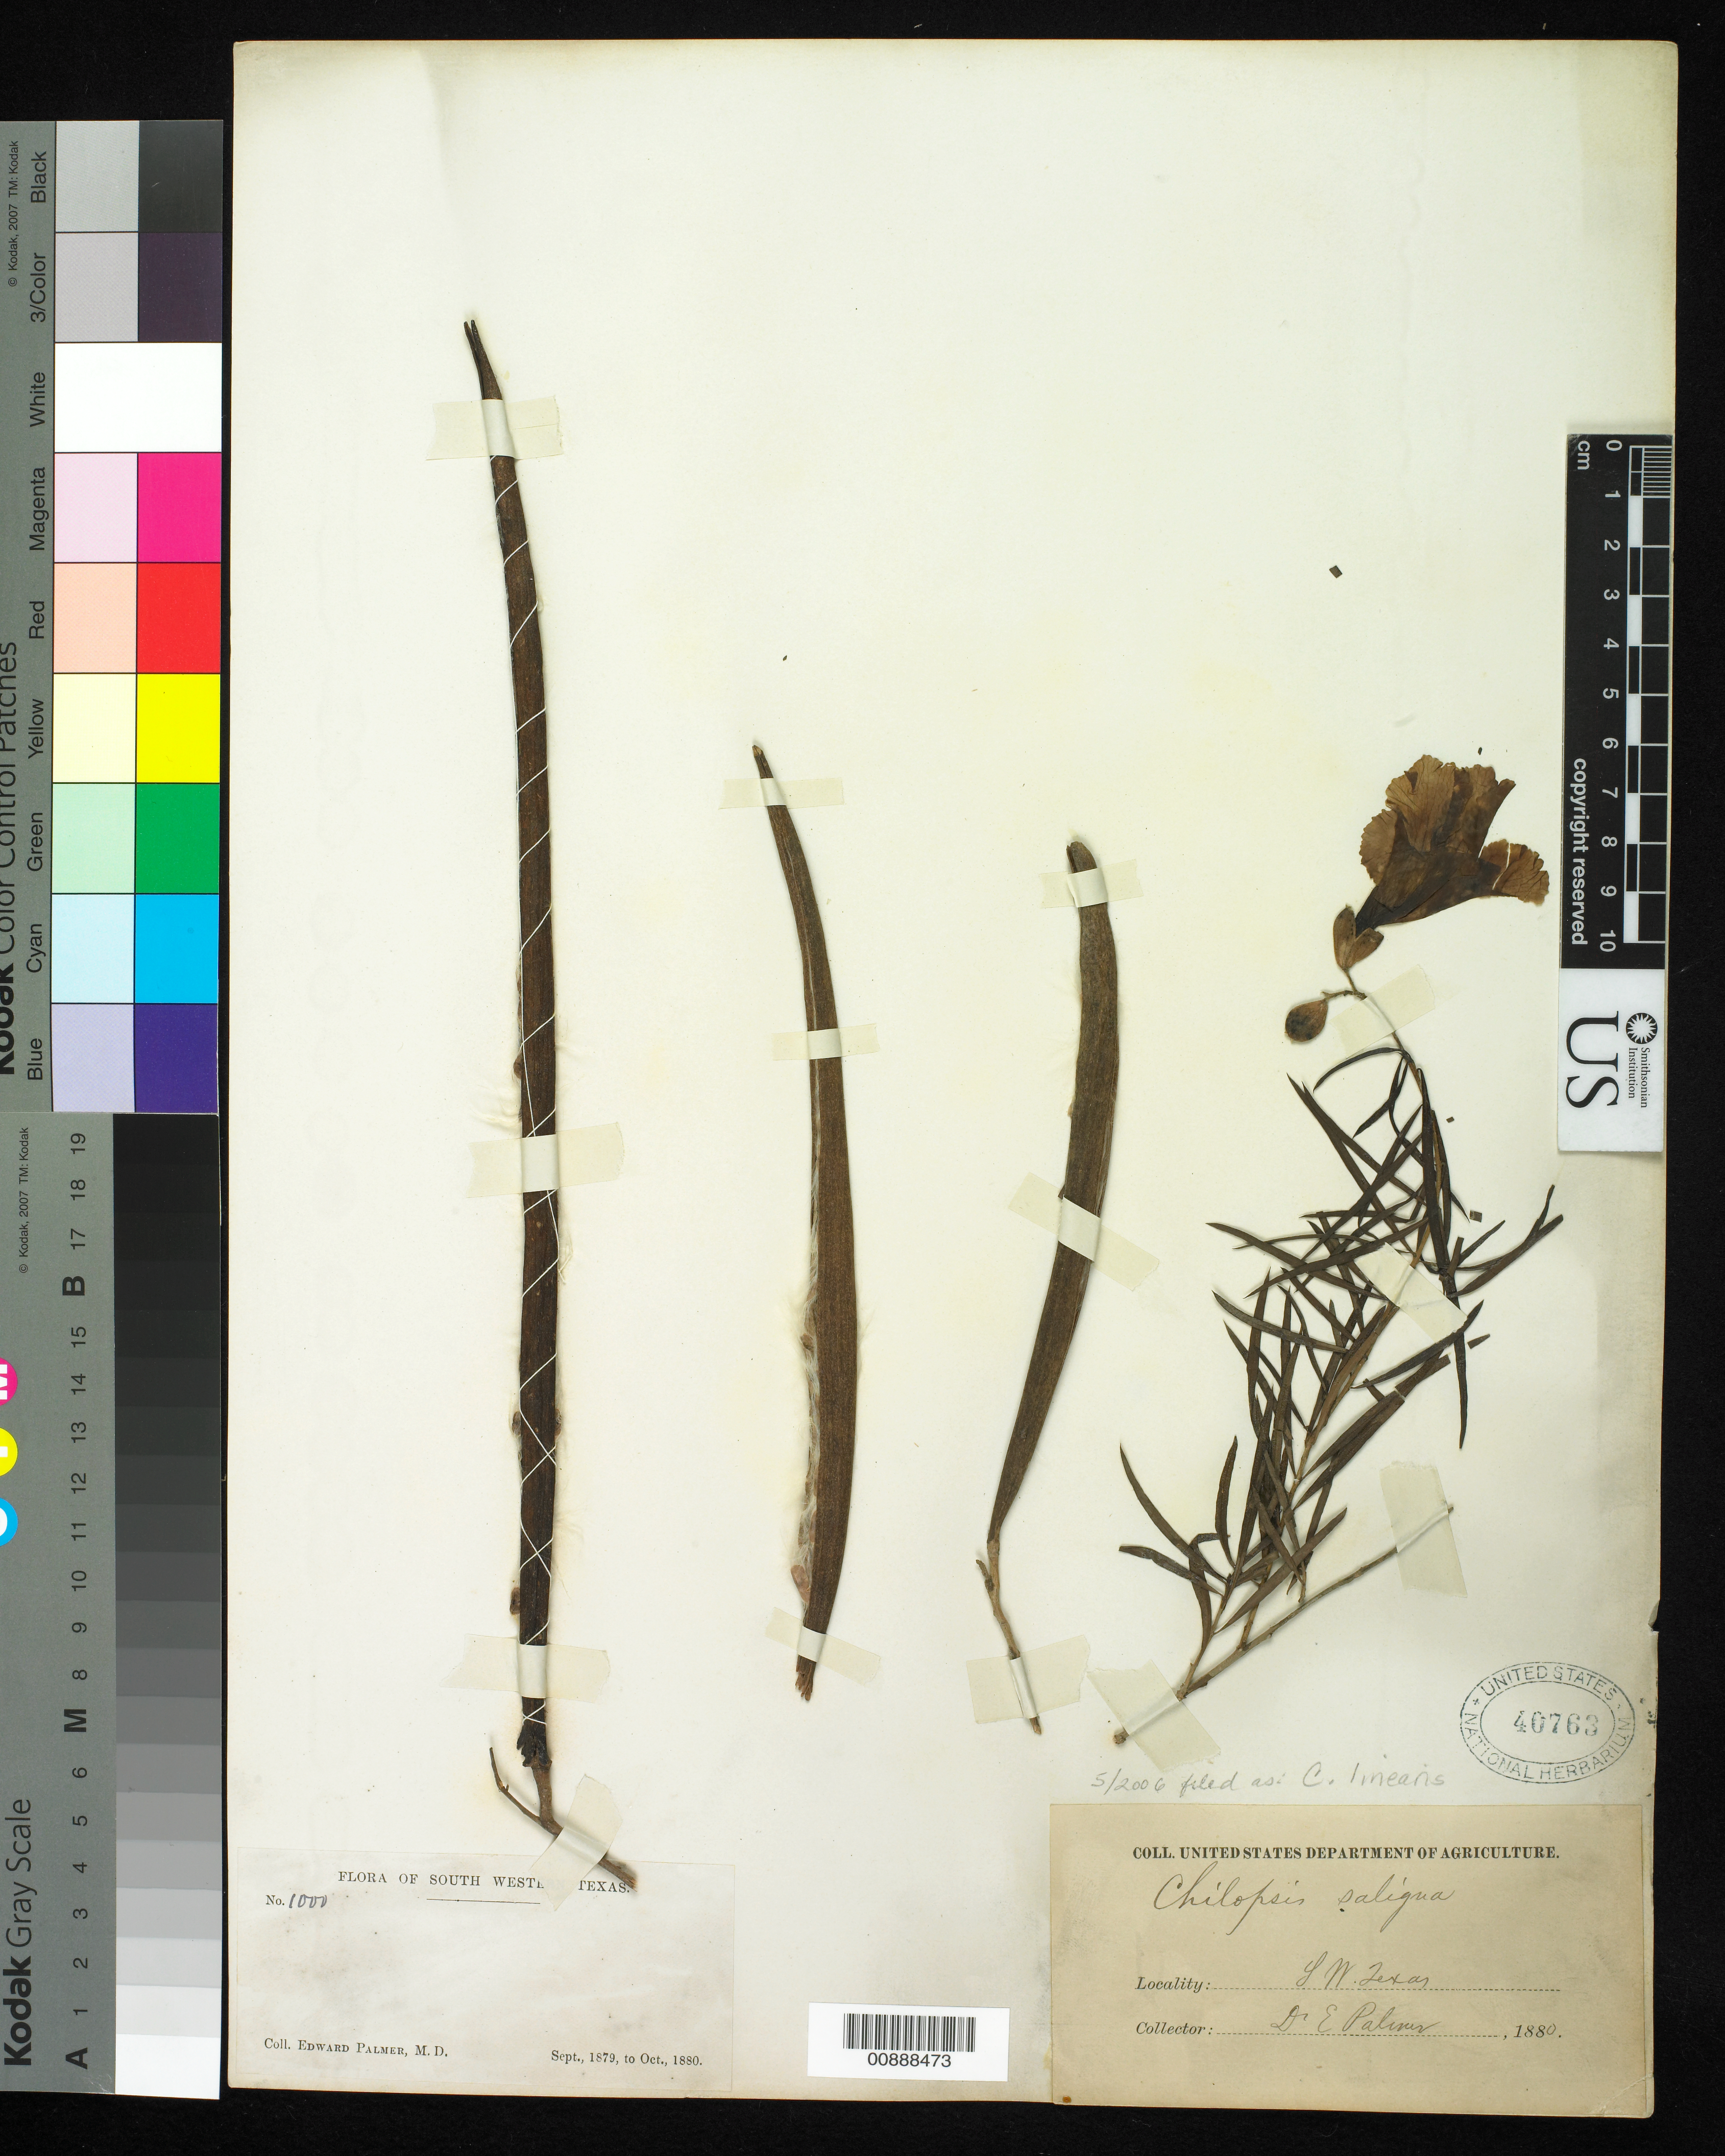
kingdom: Plantae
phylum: Tracheophyta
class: Magnoliopsida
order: Lamiales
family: Bignoniaceae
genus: Chilopsis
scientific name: Chilopsis linearis subsp. linearis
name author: (Cav.) Sweet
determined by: Strong, Mark T., (BOT), Smithsonian Institution - National Museum of Natural History (UNITED STATES)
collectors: E. Palmer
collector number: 1000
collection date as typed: Sep 1879 to -- Oct 1880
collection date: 1879-09/1880-10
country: United States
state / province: Texas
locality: SW Texas.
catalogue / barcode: US 40763